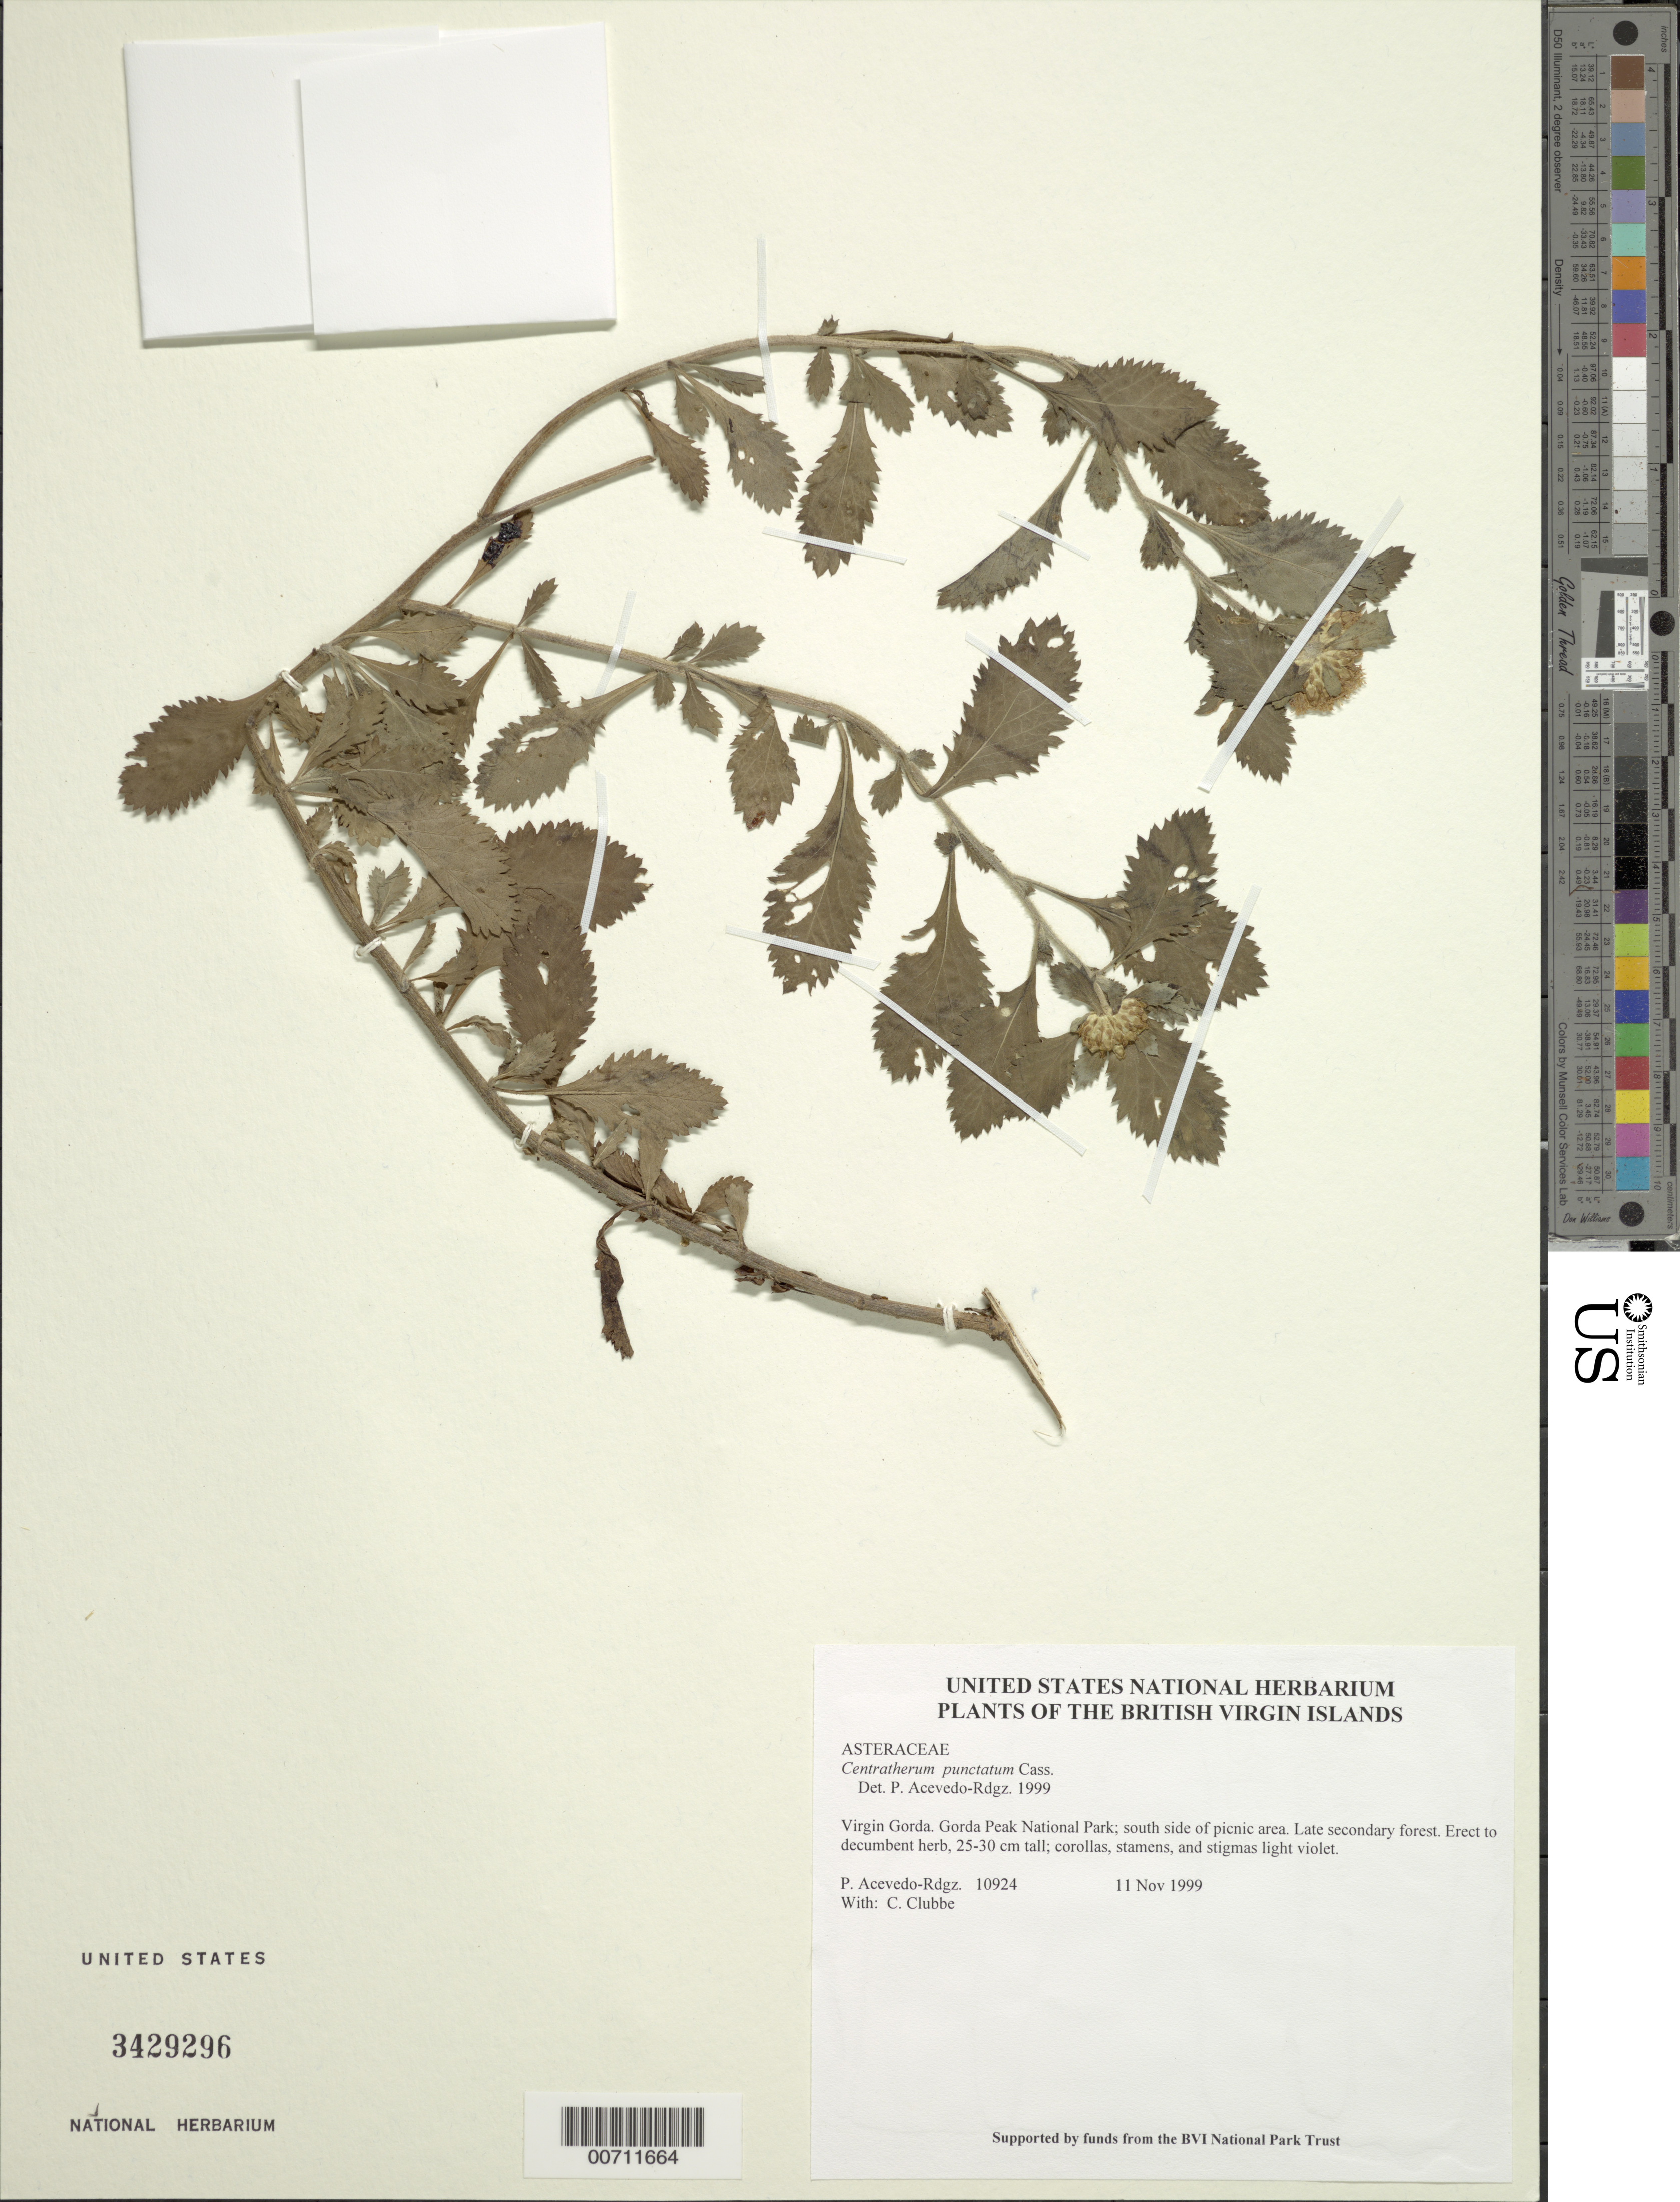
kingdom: Plantae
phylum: Tracheophyta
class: Magnoliopsida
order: Asterales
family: Asteraceae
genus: Centratherum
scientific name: Centratherum punctatum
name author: Cass.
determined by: Acevedo-Rodríguez, P., (BOT), Smithsonian Institution - National Museum of Natural History (UNITED STATES)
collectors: P. Acevedo-Rodr., C. Clubbe, M. Gillman & C. Hankamer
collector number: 10924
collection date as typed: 11 Nov 1999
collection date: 1999-11-11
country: British Virgin Islands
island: Virgin Gorda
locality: Gorda Peak National Park; south side of picnic area.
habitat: Late secondary forest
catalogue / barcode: US 3429296